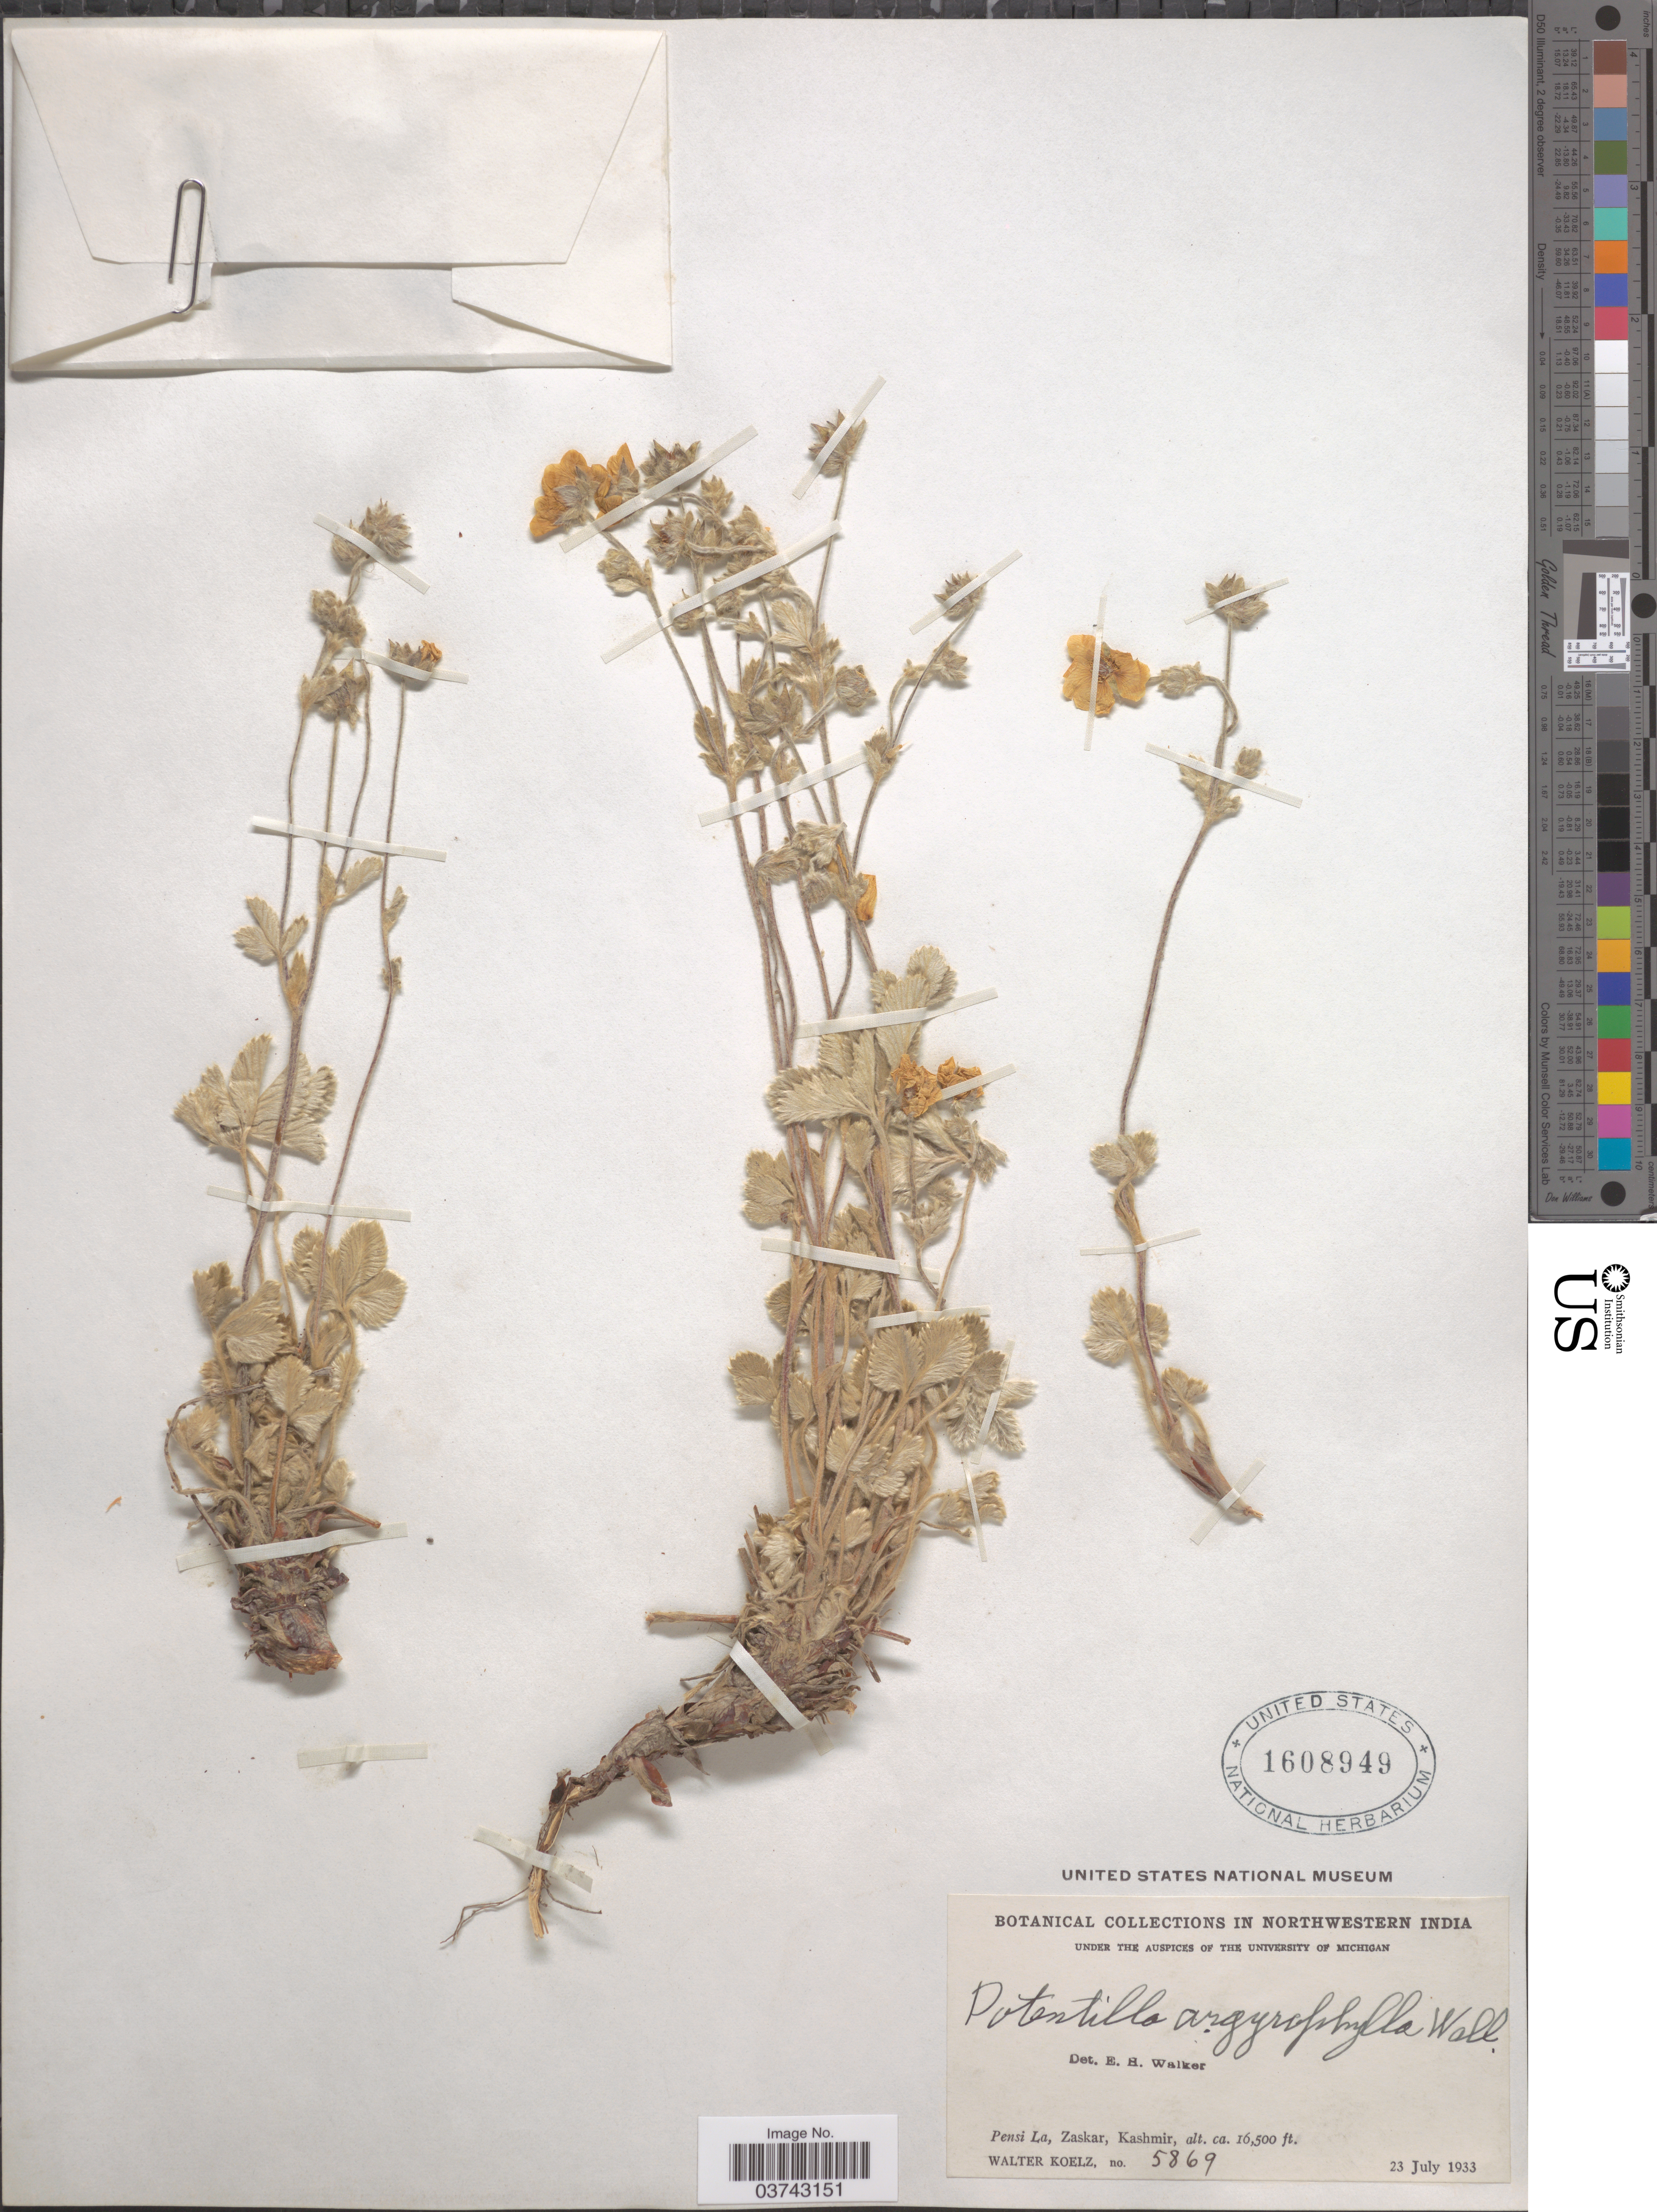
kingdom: Plantae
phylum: Tracheophyta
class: Magnoliopsida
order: Rosales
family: Rosaceae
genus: Potentilla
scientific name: Potentilla argyrophylla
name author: Wall. ex Lehm.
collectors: W. N. Koelz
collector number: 5869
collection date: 1933-07-23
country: India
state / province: Jammu and Kashmir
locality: Northwestern India. Pensi La, Zaskar, Kashmir.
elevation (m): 5029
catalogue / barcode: US 1608949